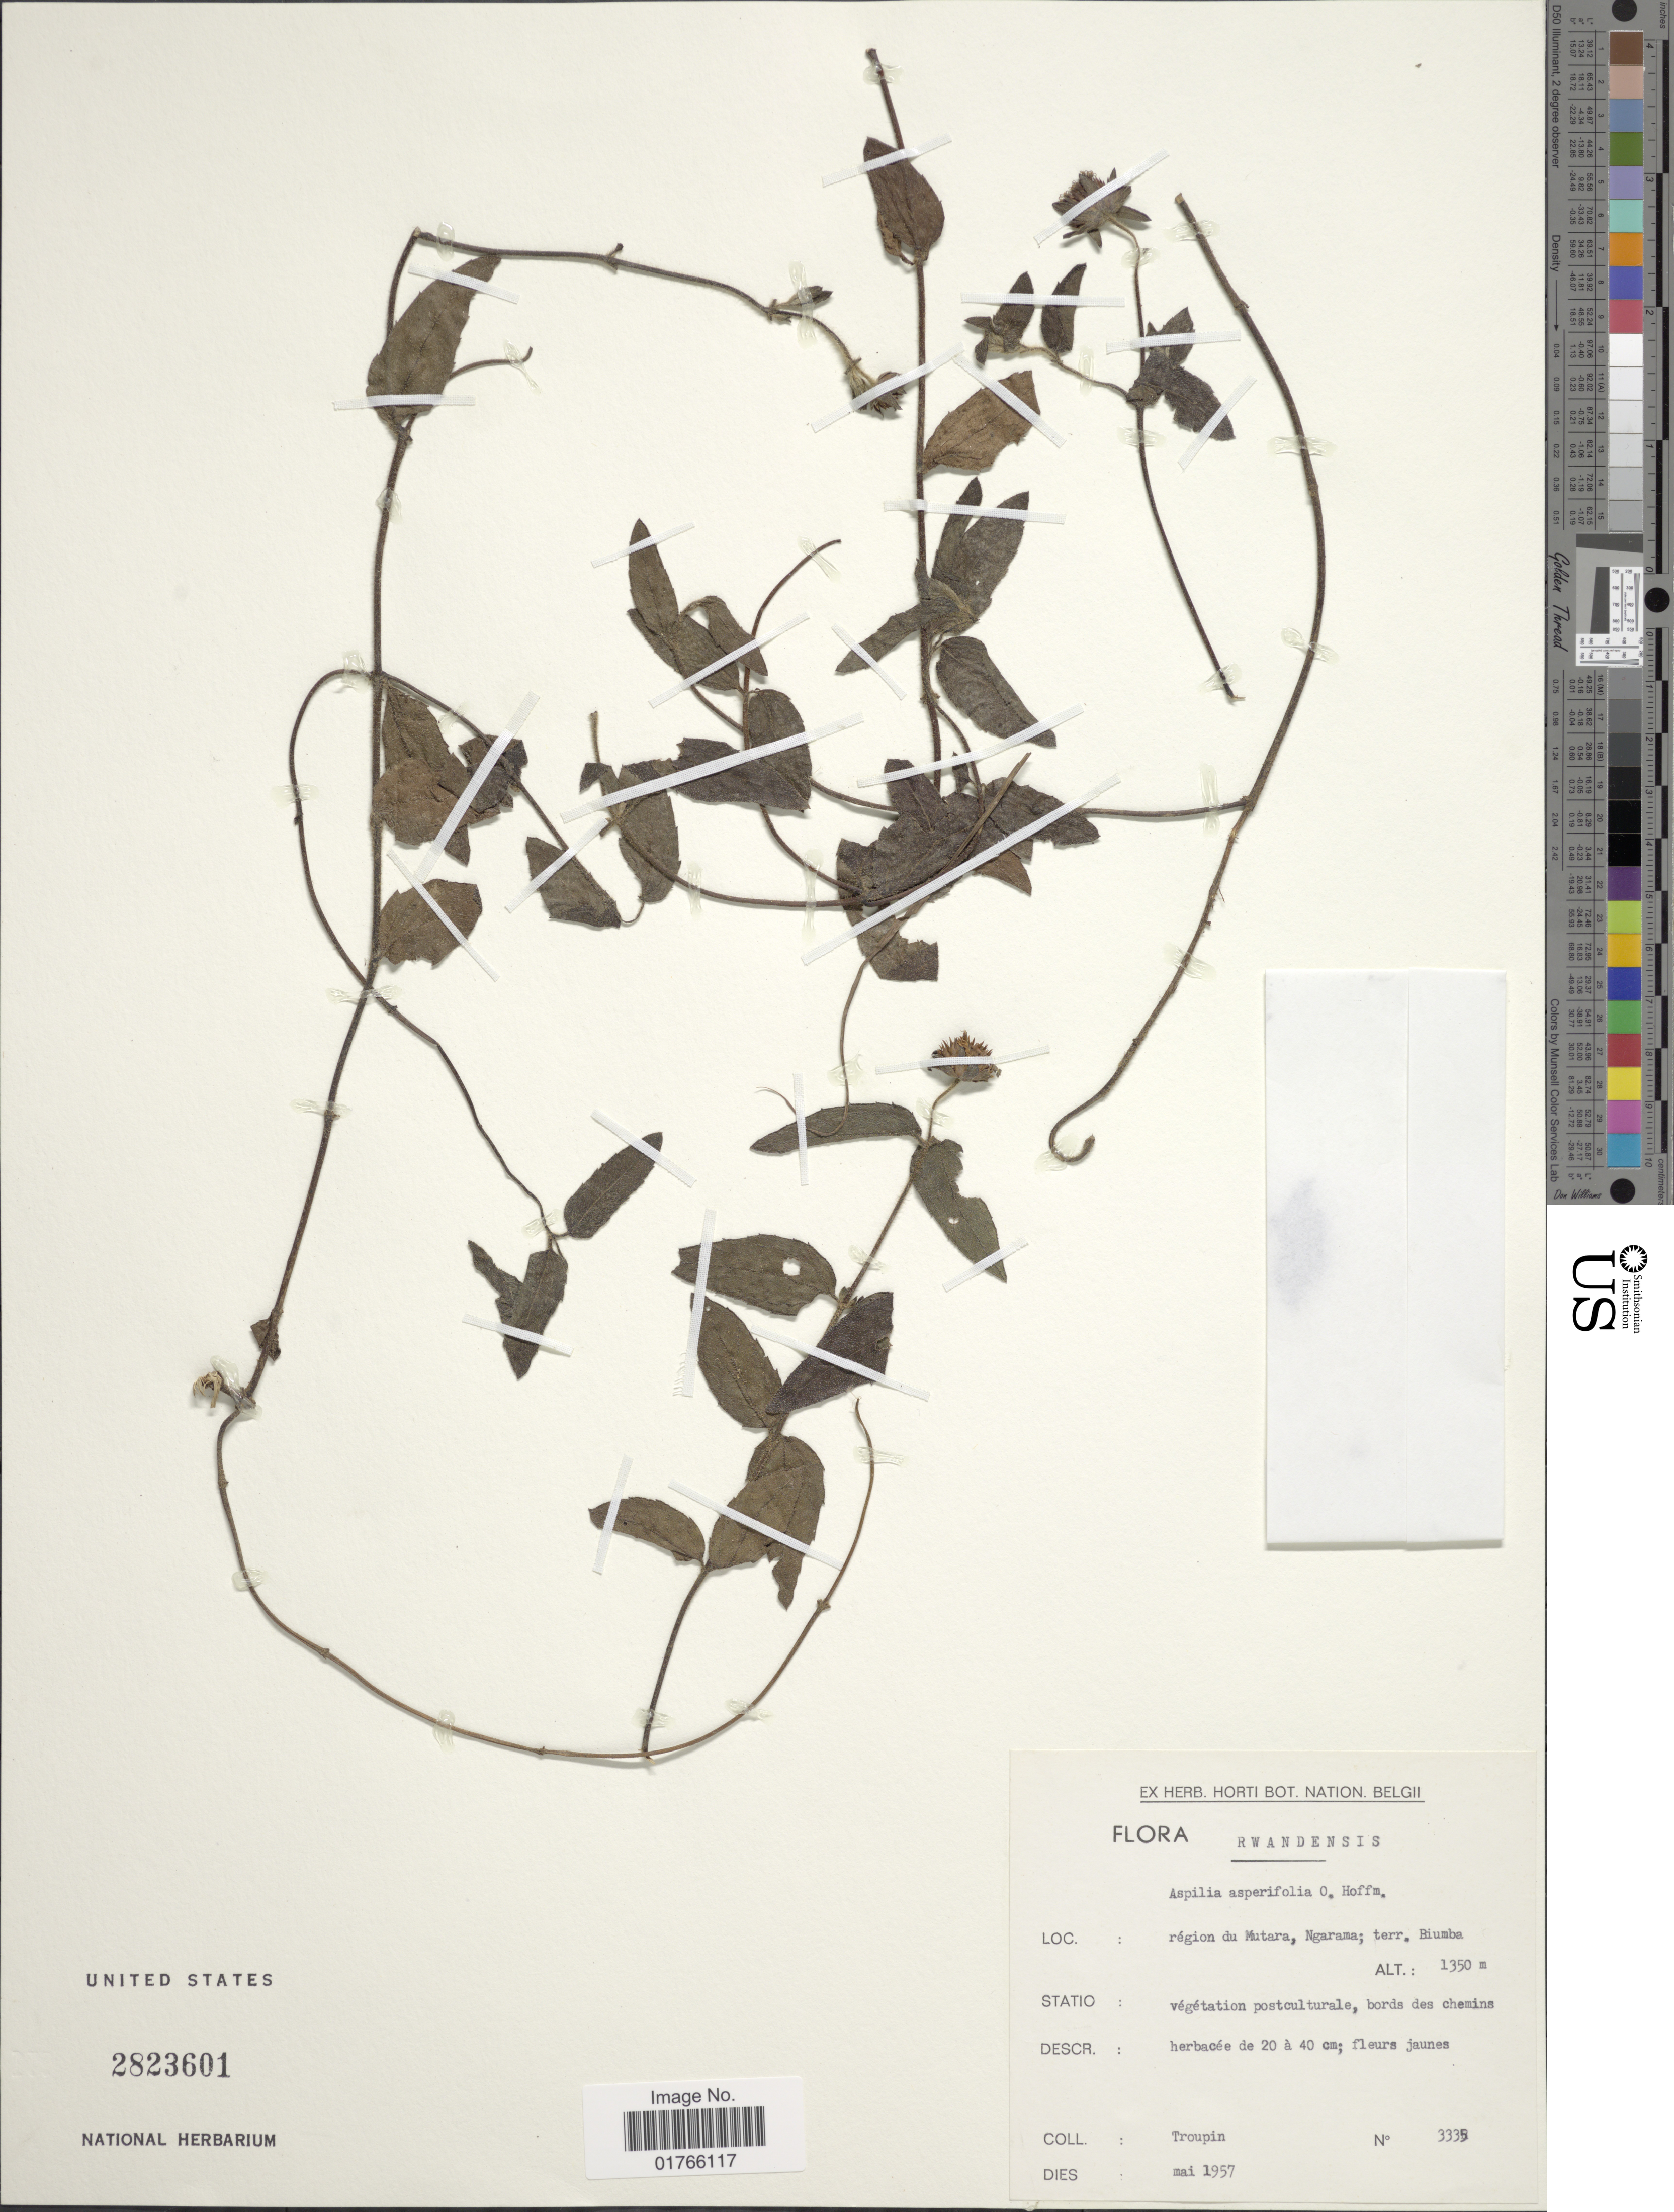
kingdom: Plantae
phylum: Tracheophyta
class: Magnoliopsida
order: Asterales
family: Asteraceae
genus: Aspilia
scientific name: Aspilia asperifolia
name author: O. Hoffm.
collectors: Troupin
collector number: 3335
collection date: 1957-05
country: Rwanda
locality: Region du Mutara, Ngarama, terr. Biumba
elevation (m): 1350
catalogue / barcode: US 2823601